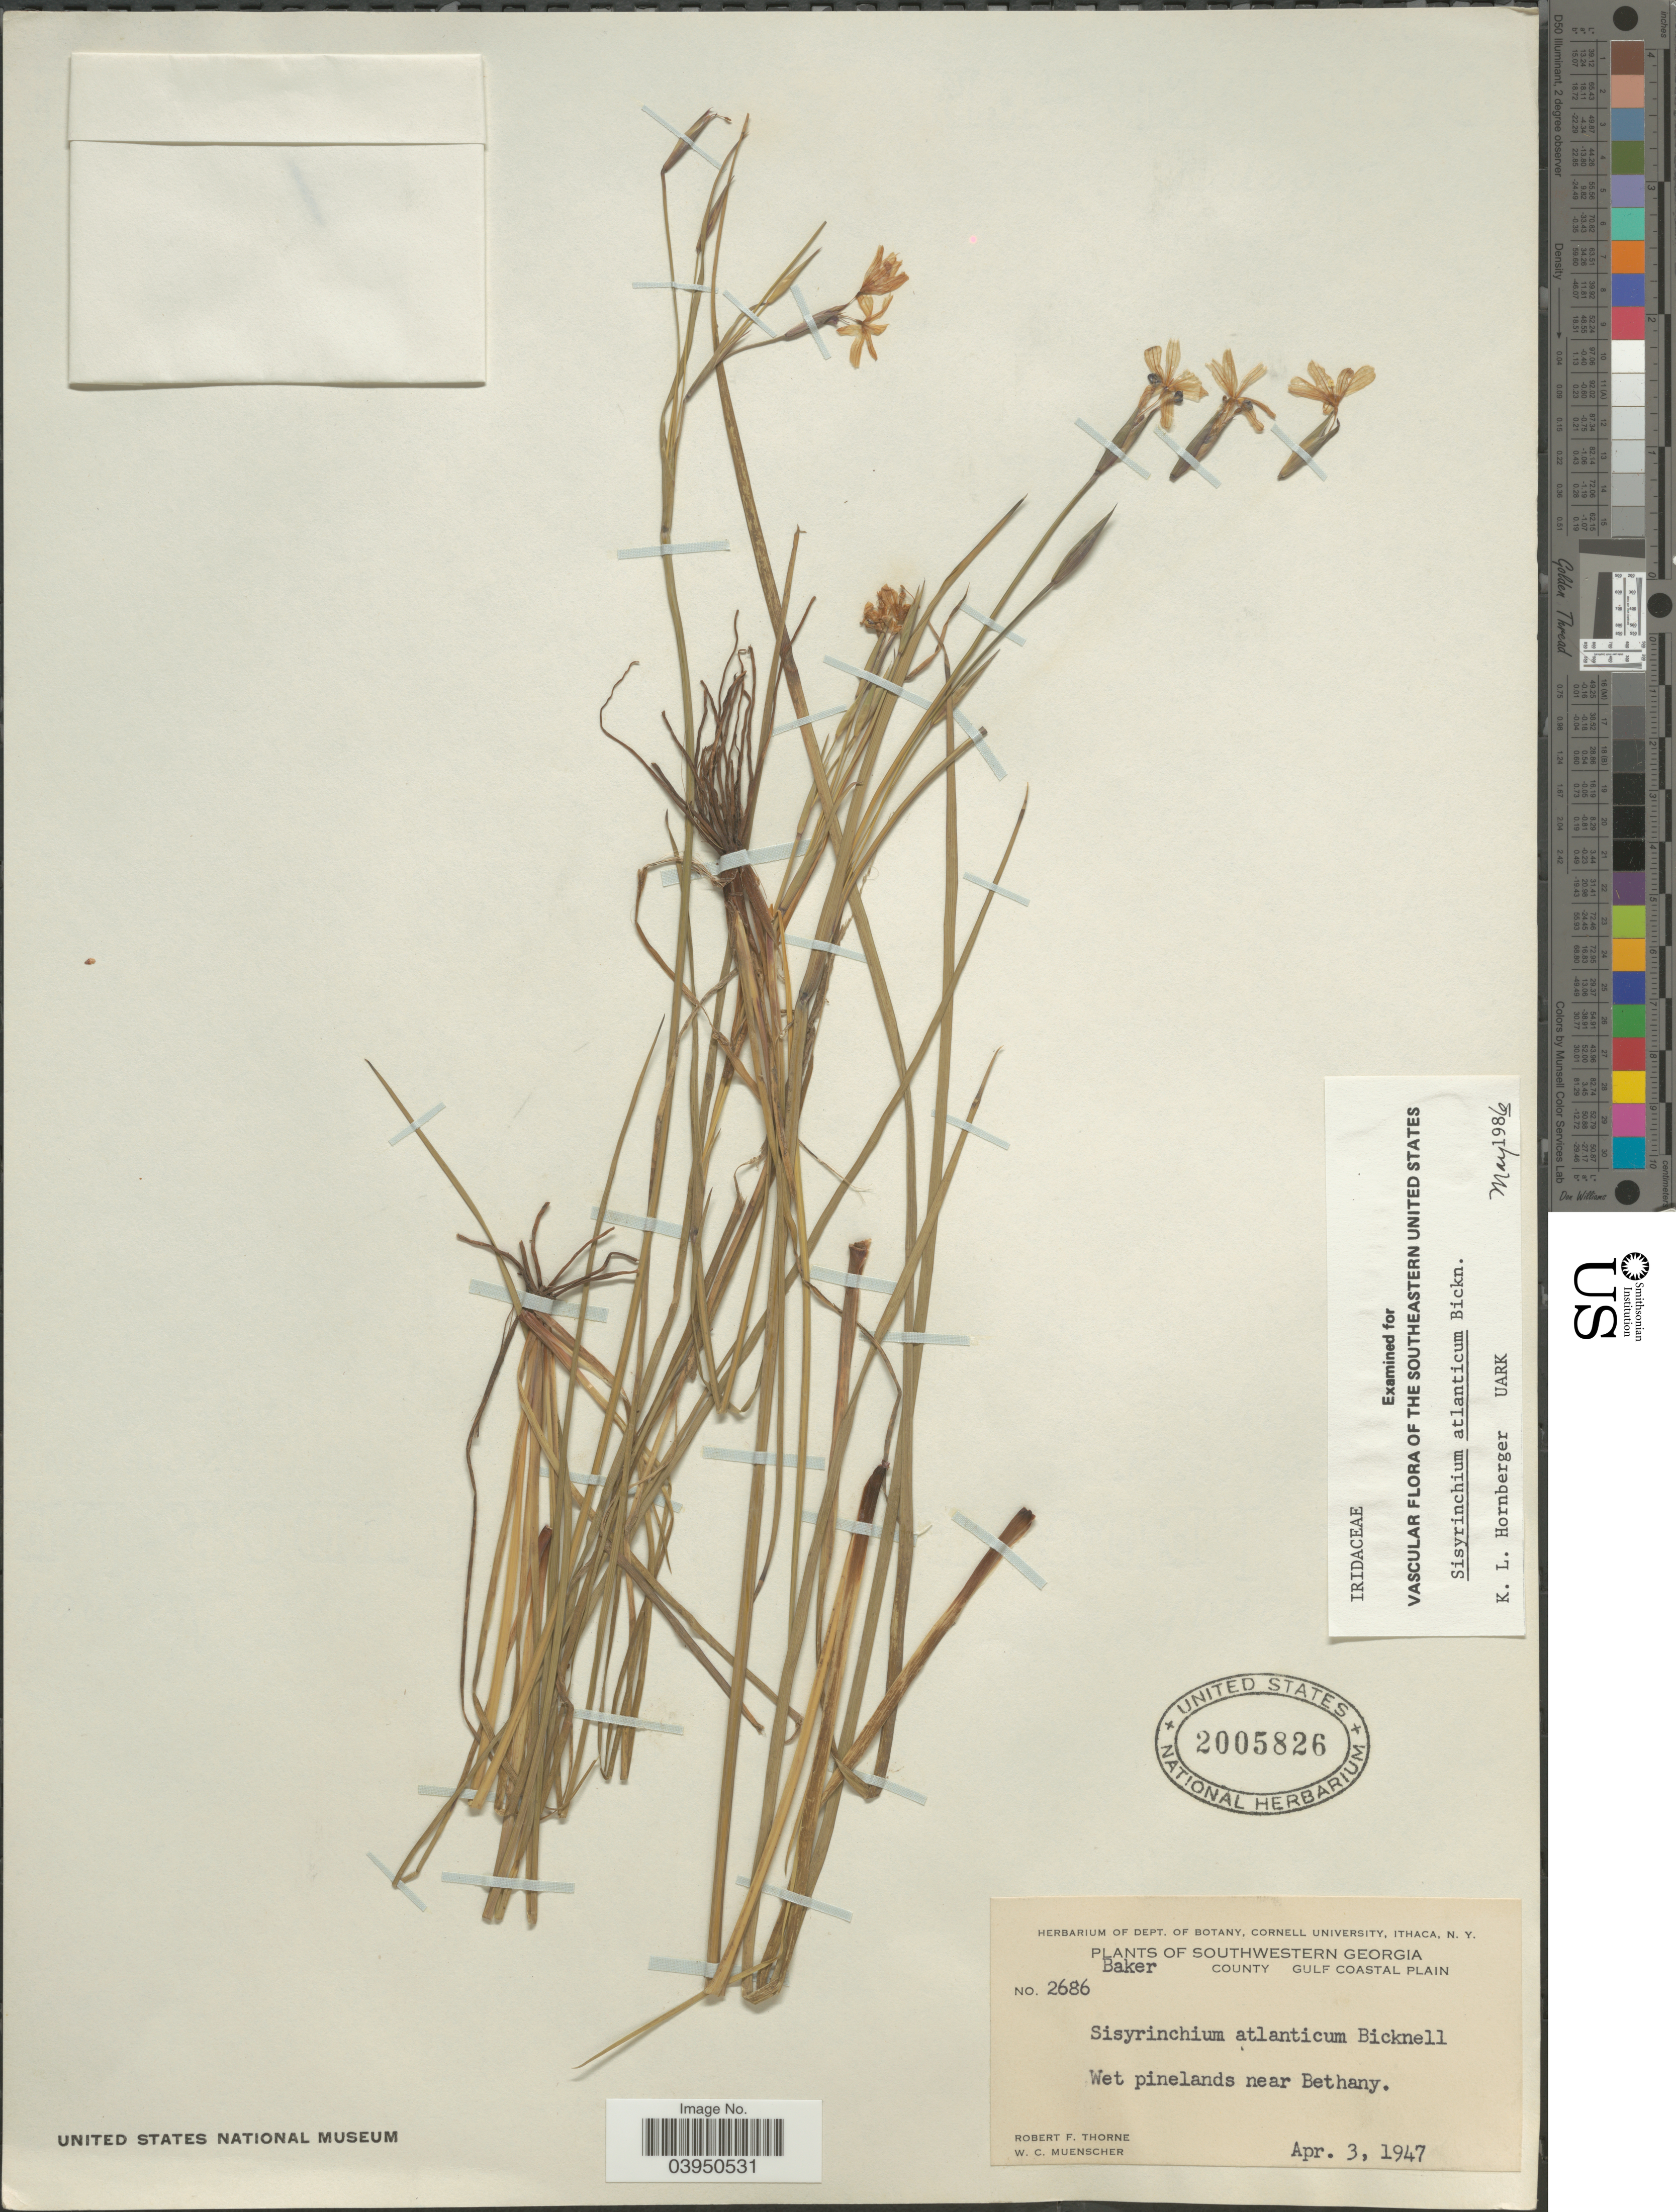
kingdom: Plantae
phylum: Tracheophyta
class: Liliopsida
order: Asparagales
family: Iridaceae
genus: Sisyrinchium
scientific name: Sisyrinchium atlanticum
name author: E.P. Bicknell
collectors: R. F. Thorne & W. Muenscher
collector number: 2686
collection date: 1947-04-03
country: United States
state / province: Georgia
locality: Southwestern Georgia. Baker County. Gulf Coastal Plain. Wet pinelands near Bethany.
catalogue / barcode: US 2005826